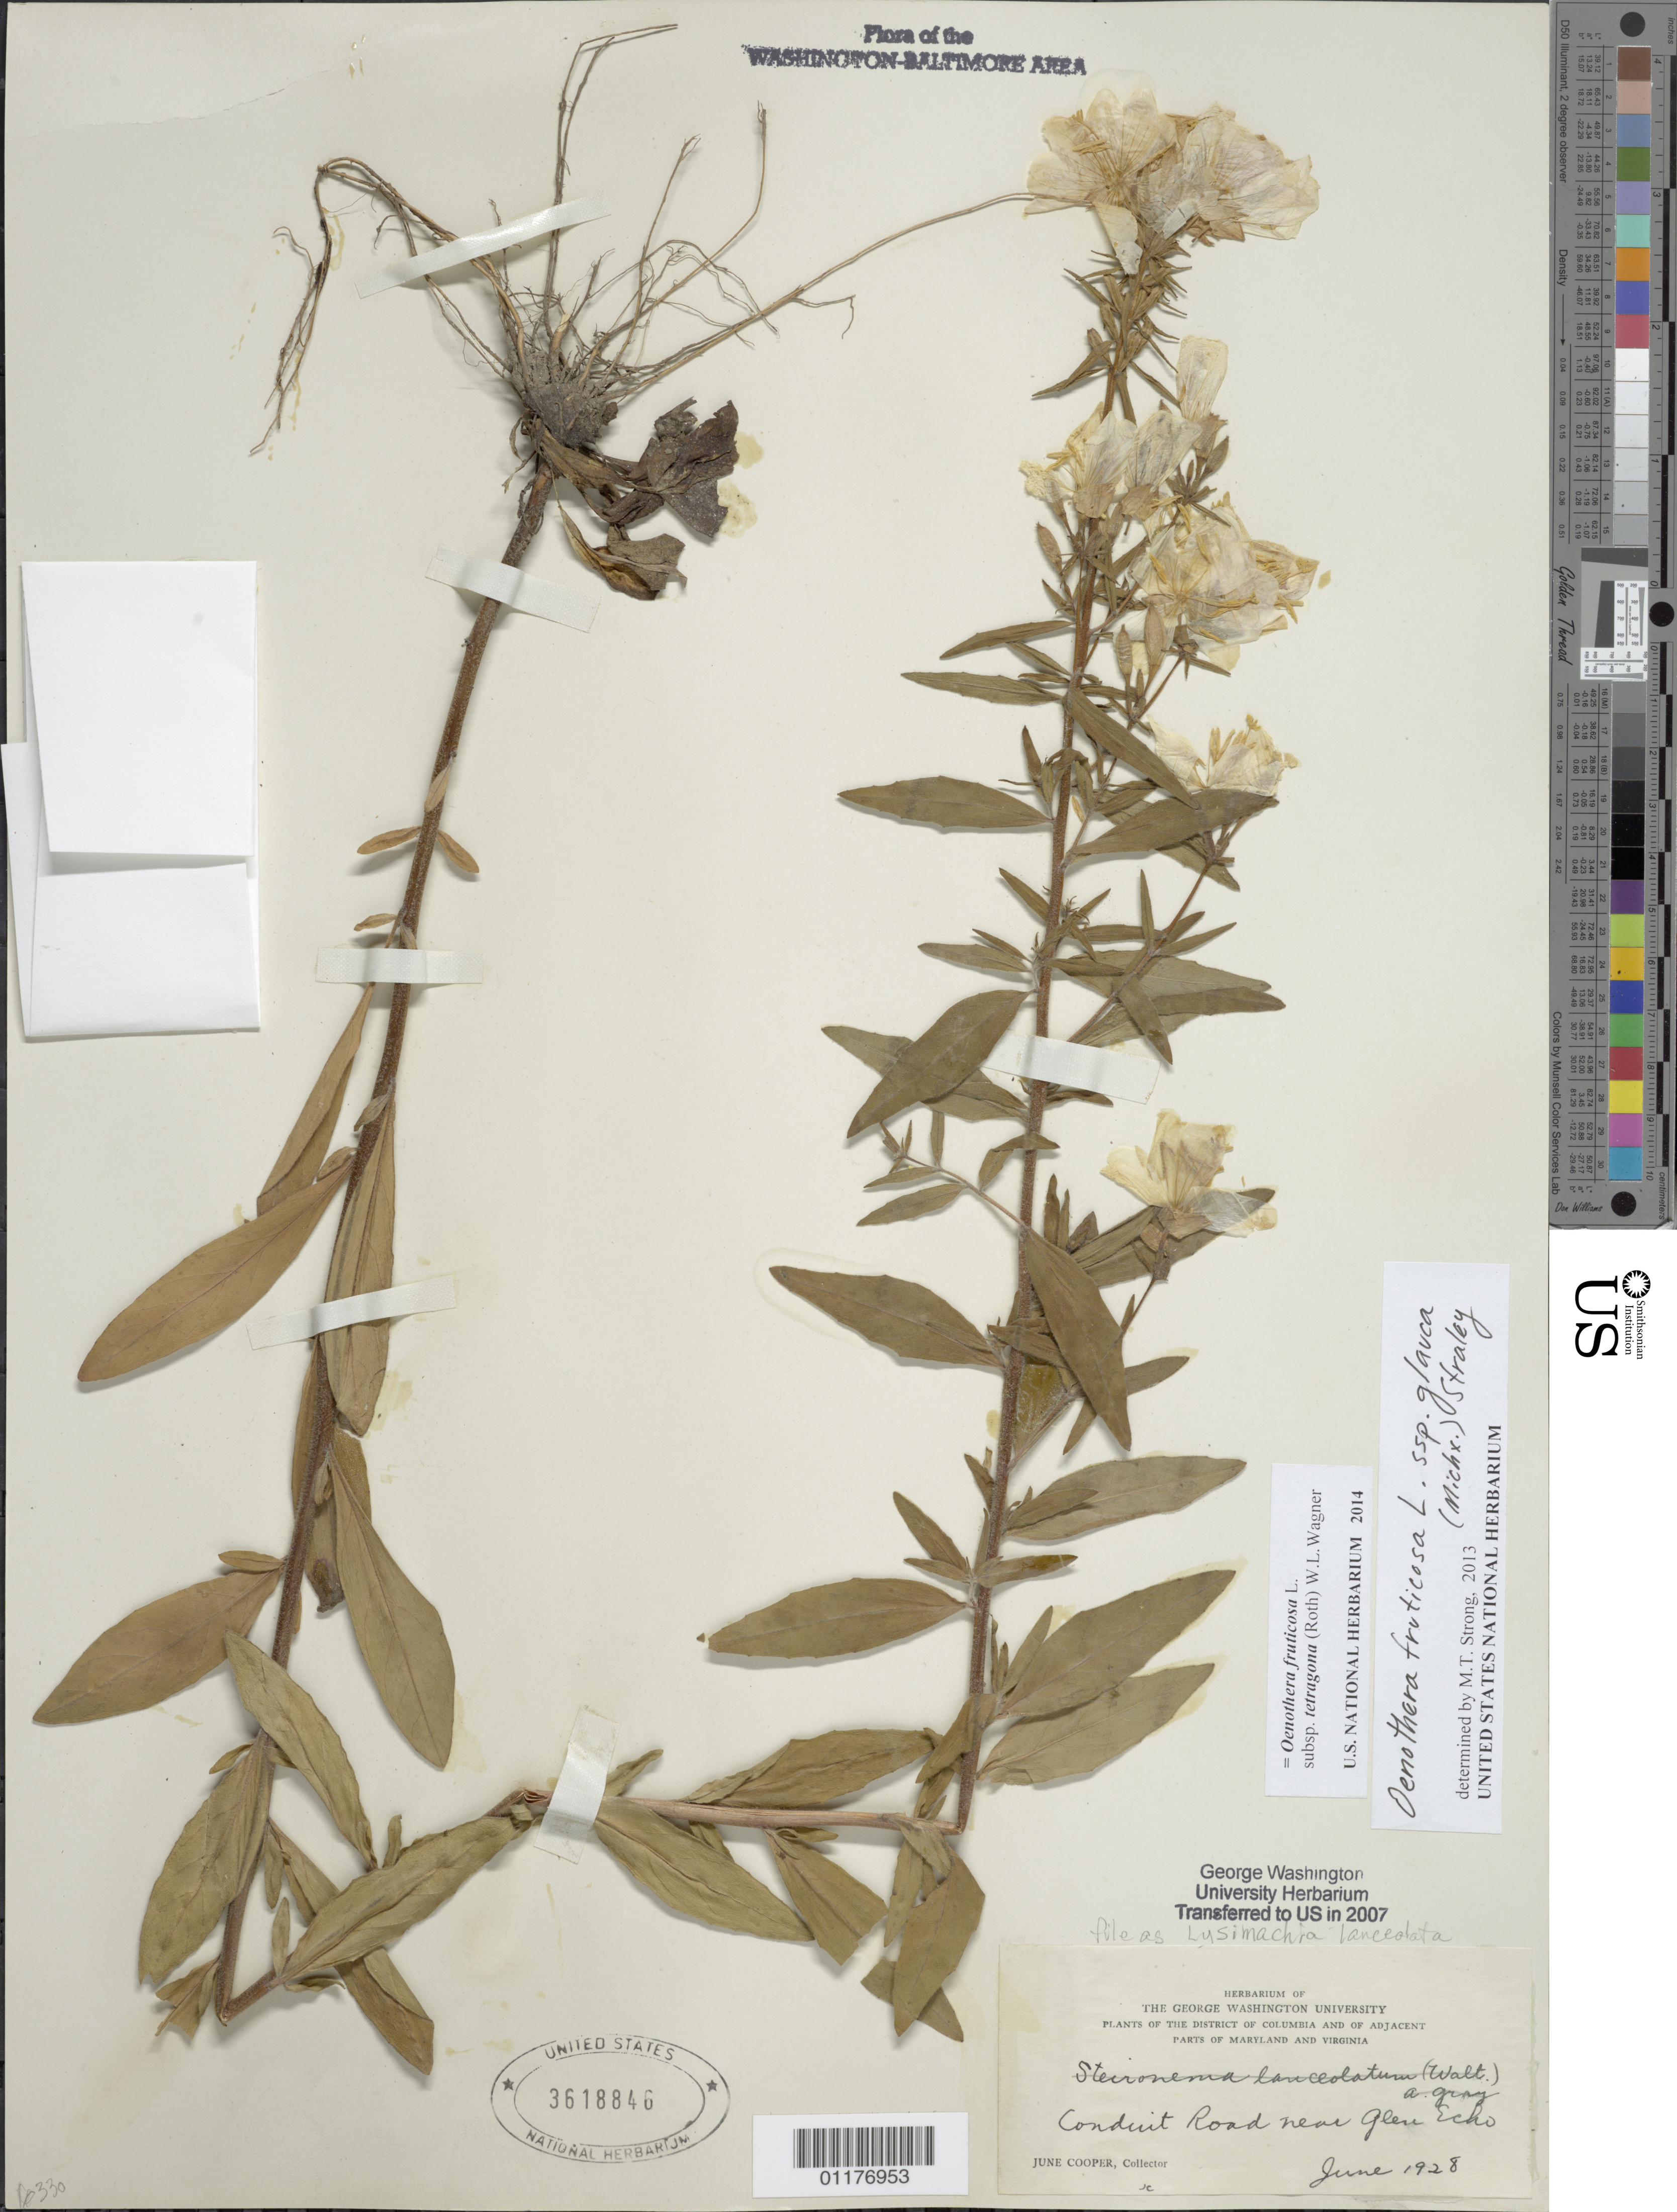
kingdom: Plantae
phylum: Tracheophyta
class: Magnoliopsida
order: Myrtales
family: Onagraceae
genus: Oenothera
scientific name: Oenothera fruticosa subsp. tetragona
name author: (Roth) W.L. Wagner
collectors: J. Cooper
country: United States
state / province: District of Columbia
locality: Conduit Road near Glen Echo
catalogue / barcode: US 3618846